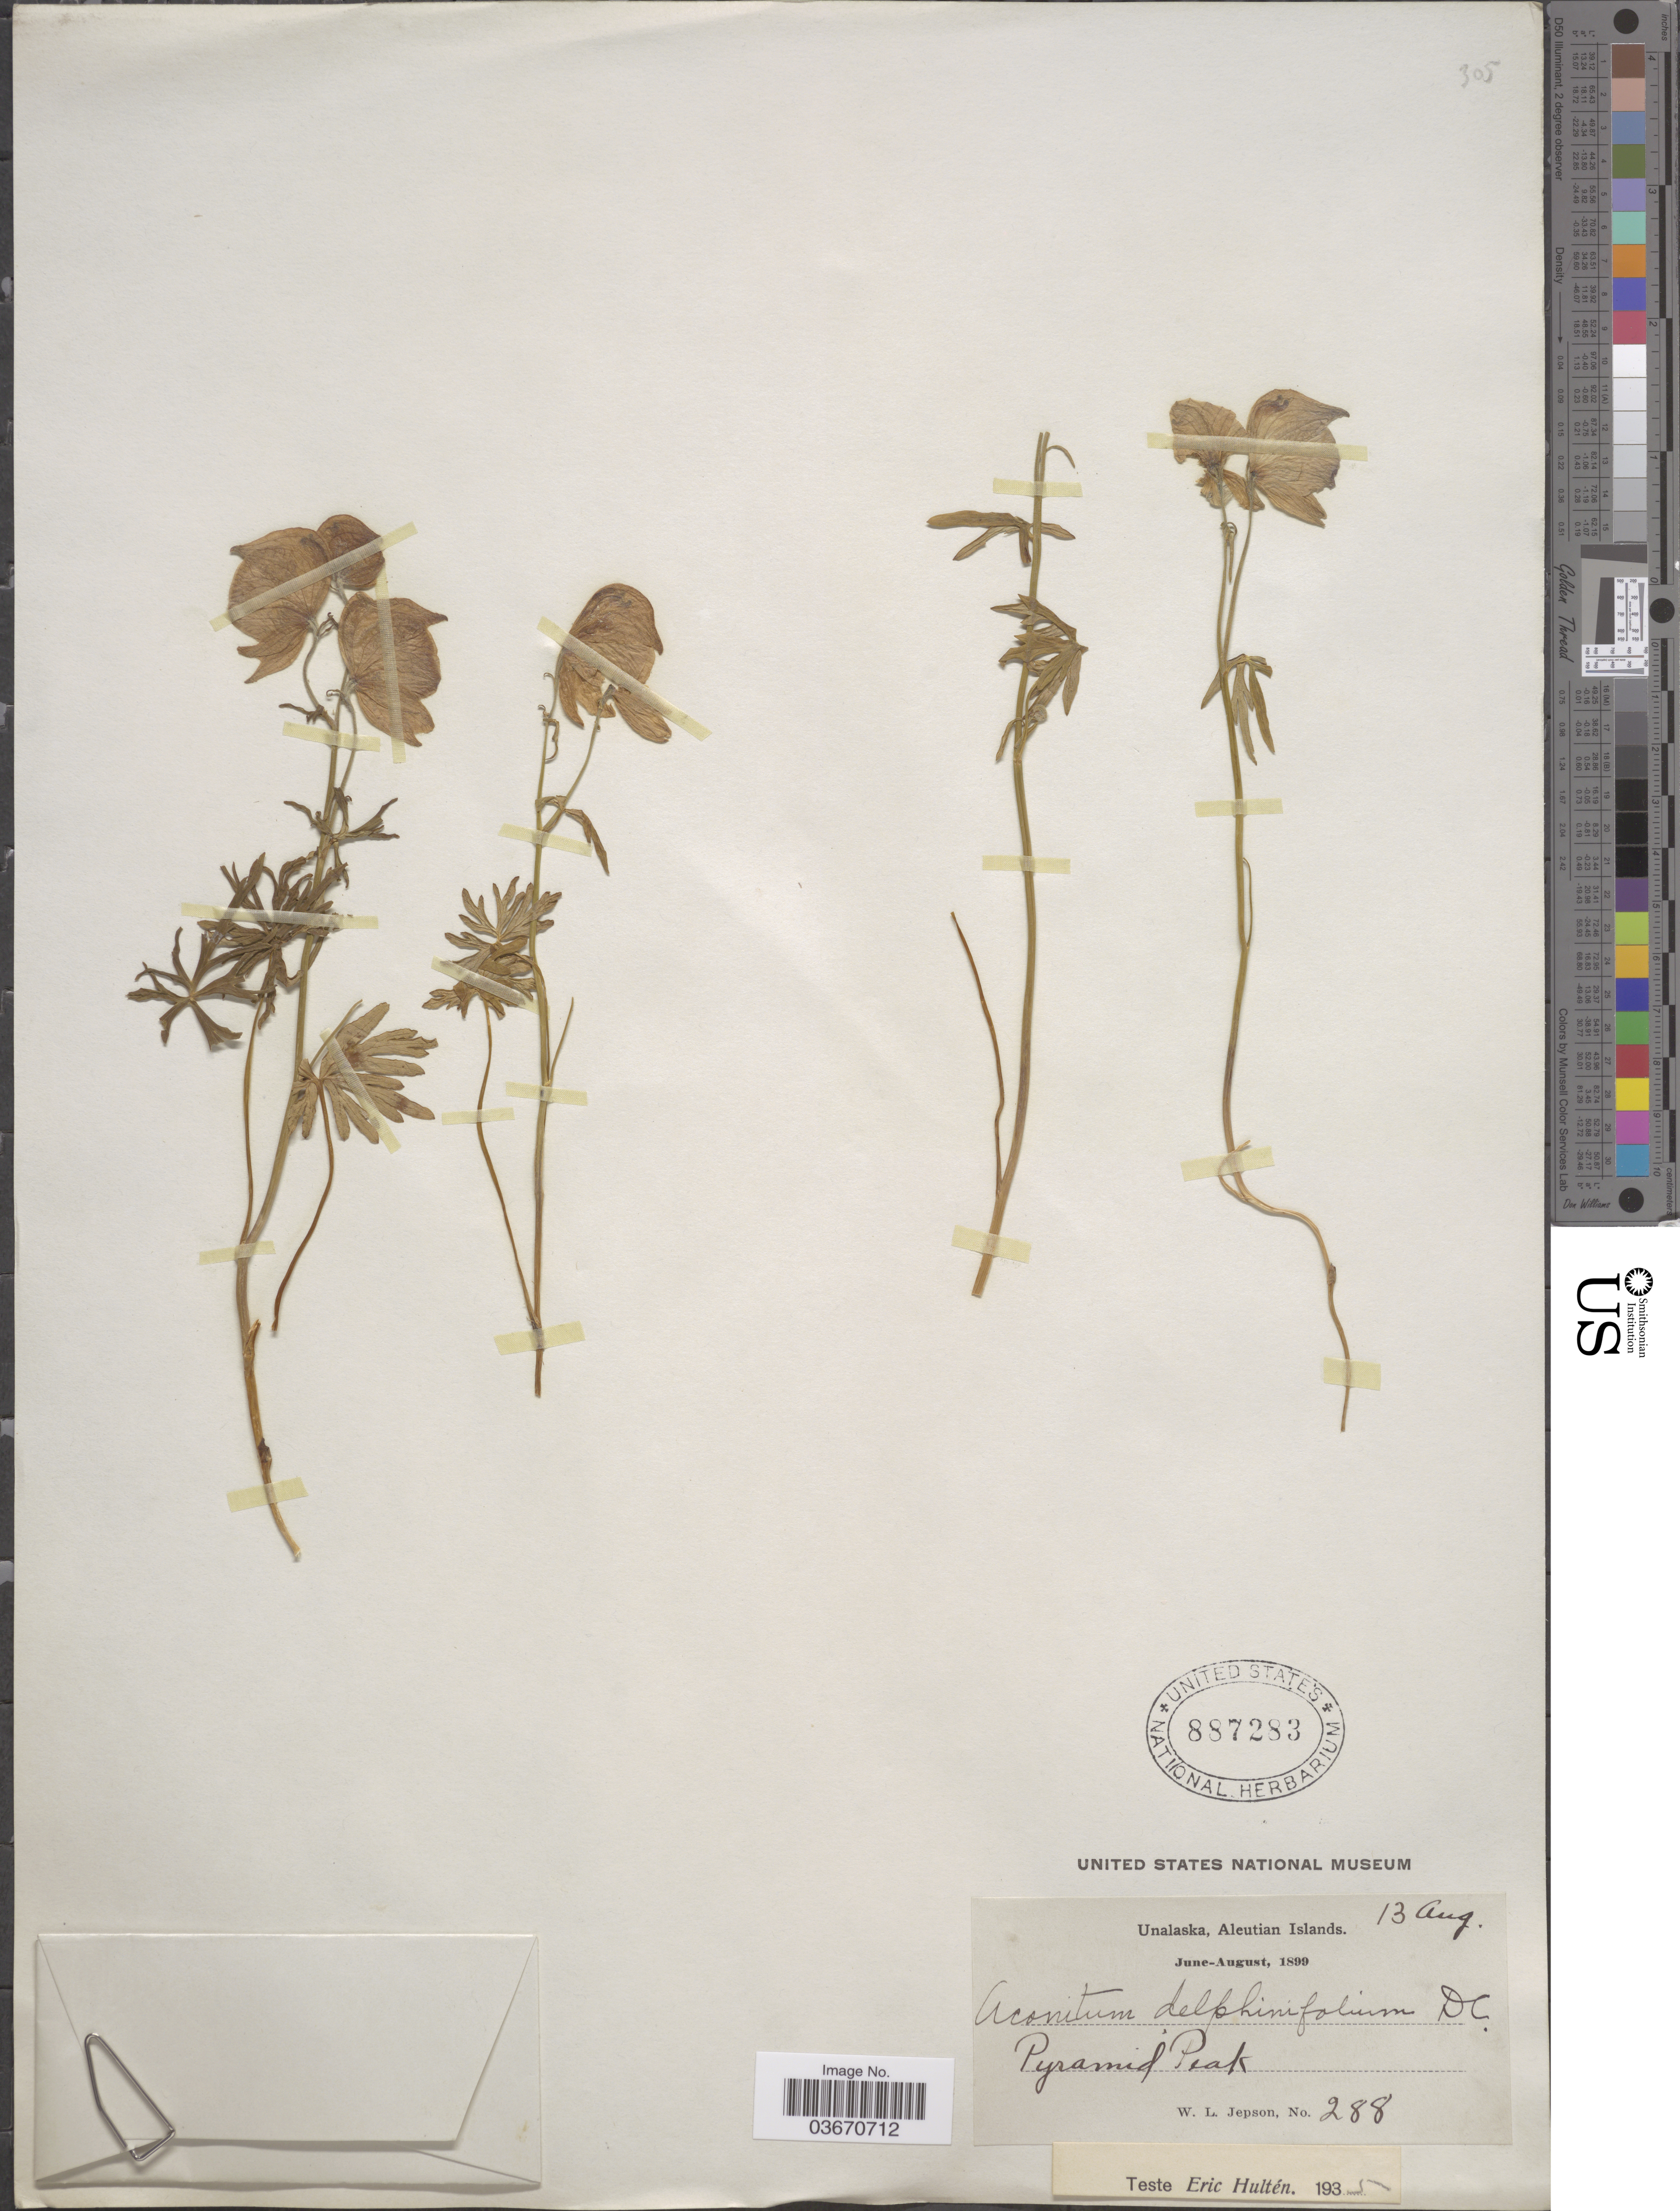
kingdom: Plantae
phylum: Tracheophyta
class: Magnoliopsida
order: Ranunculales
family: Ranunculaceae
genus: Aconitum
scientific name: Aconitum delphinifolium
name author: DC.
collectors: W. L. Jepson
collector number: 288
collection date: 1899-08-13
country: United States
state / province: Alaska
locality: Unalaska, Aleutian Islands. Pyramid Peak.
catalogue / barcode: US 887283